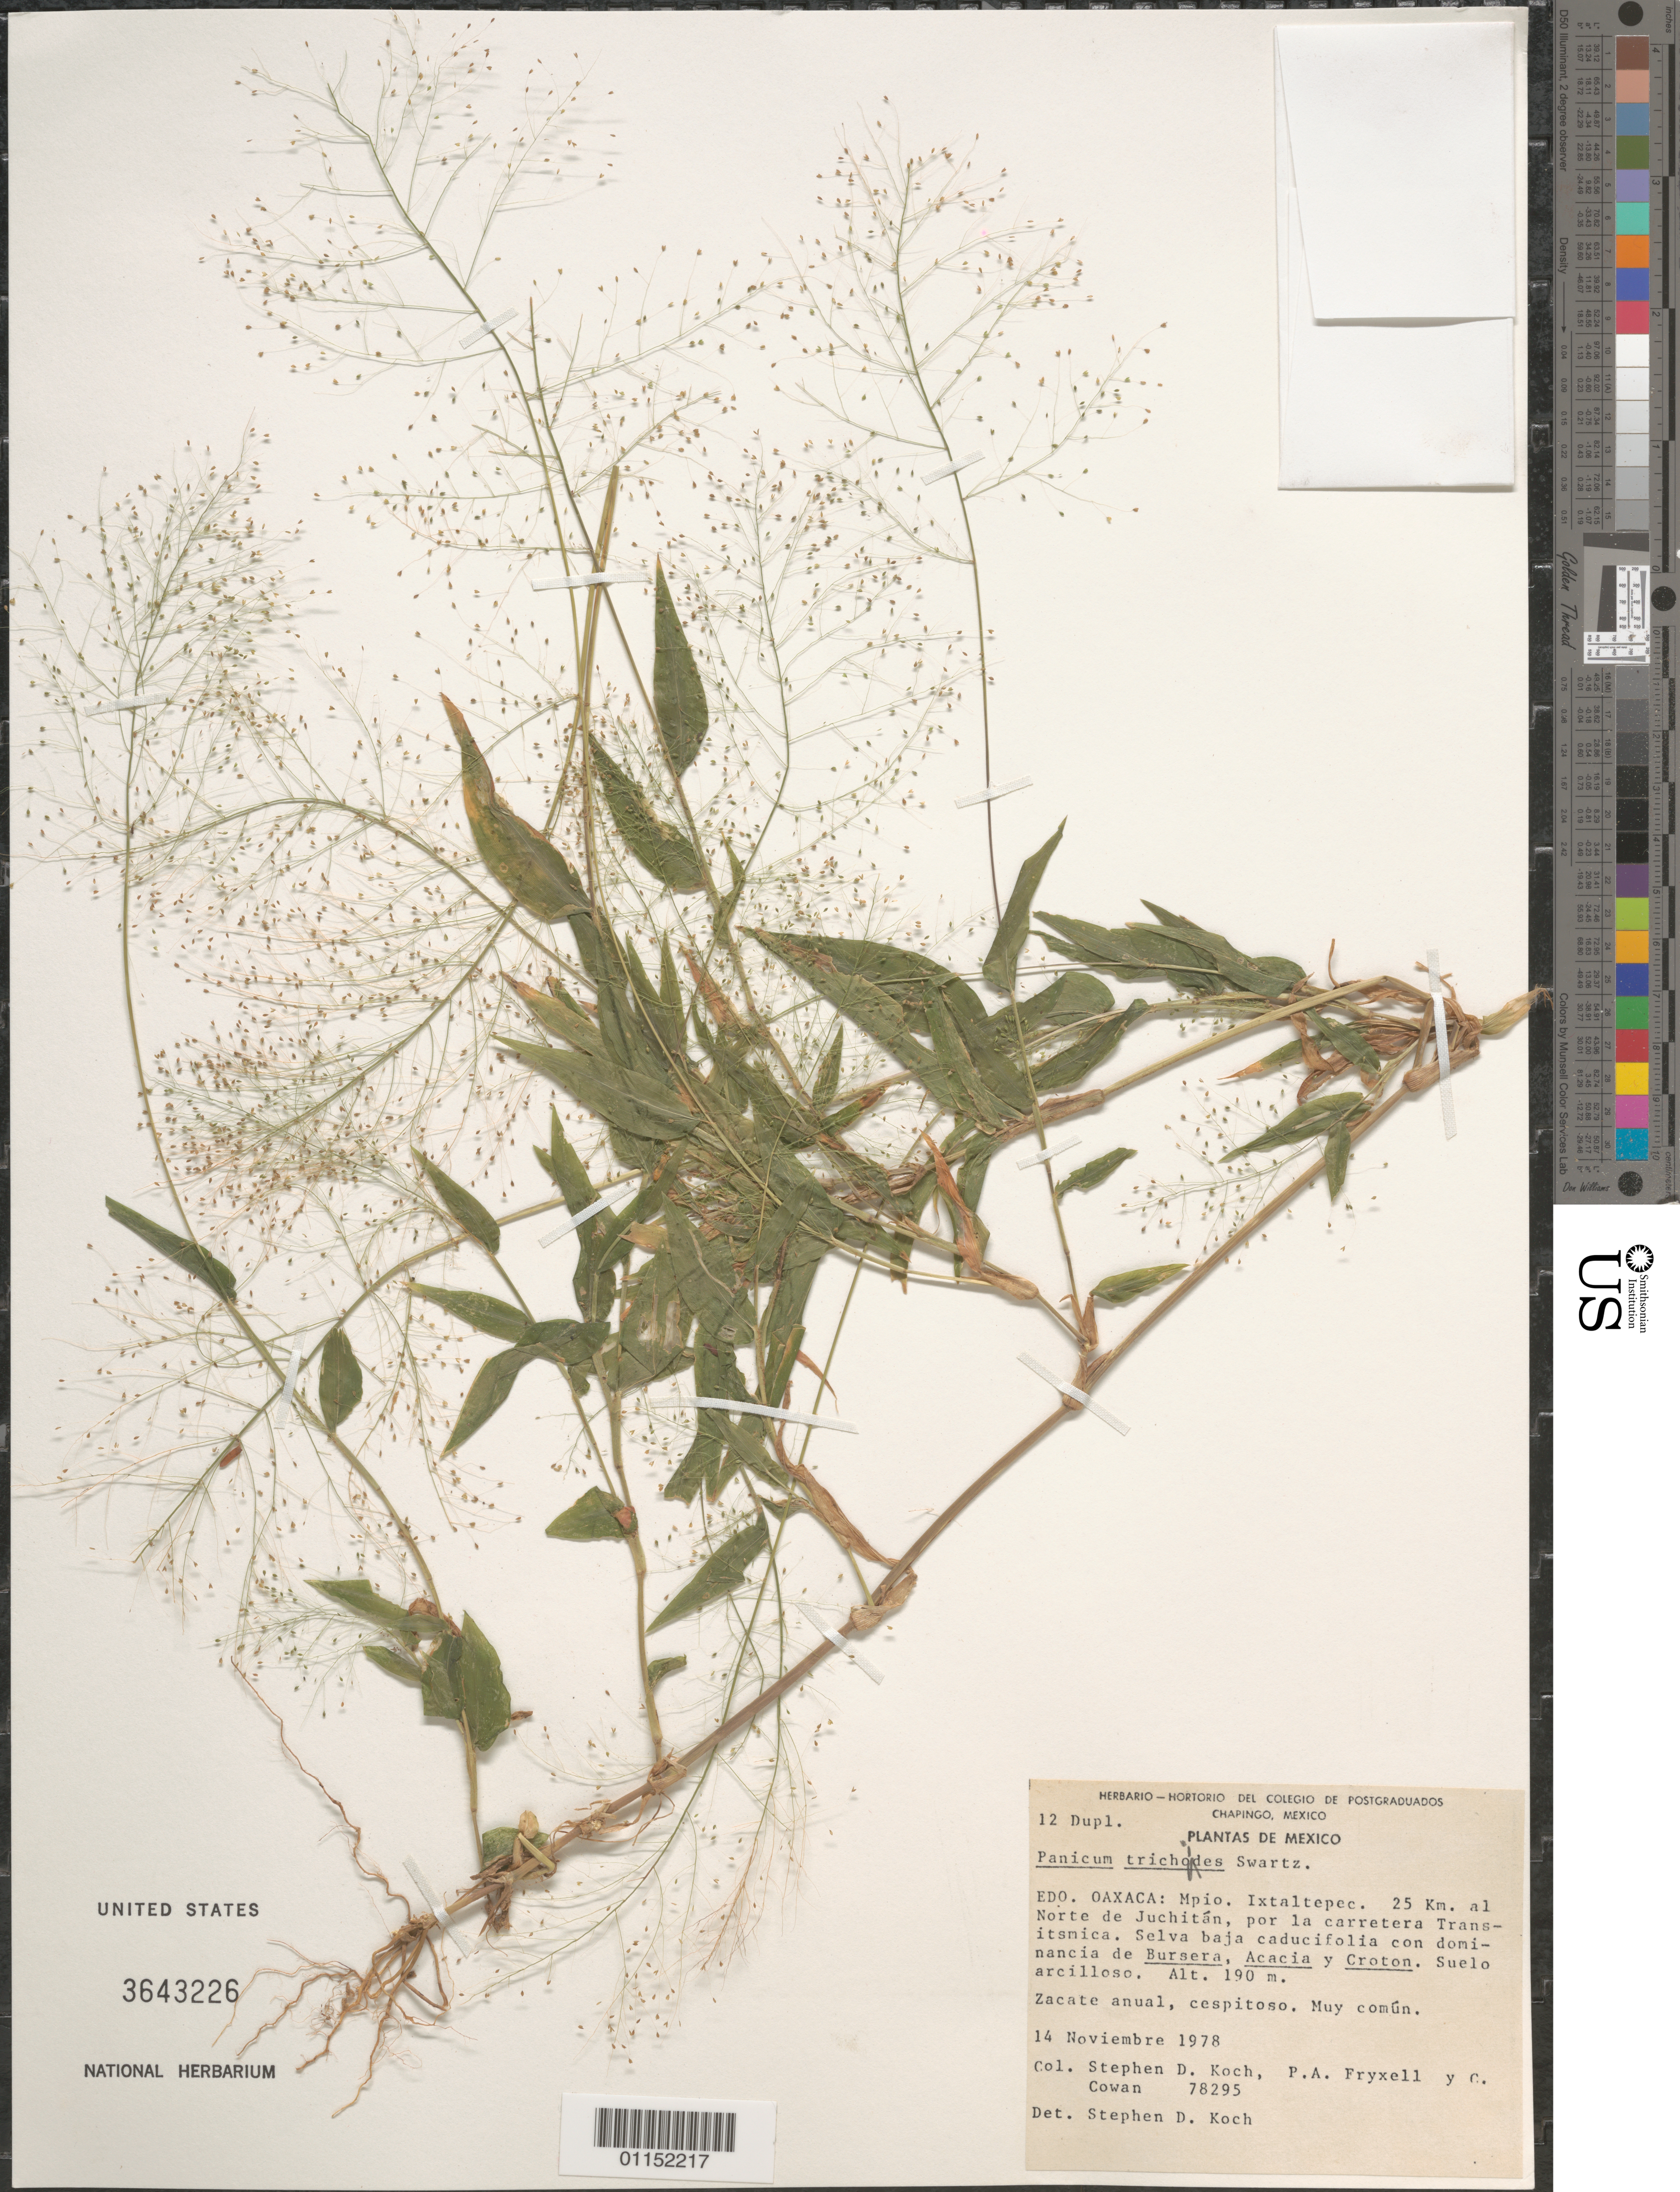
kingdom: Plantae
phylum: Tracheophyta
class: Liliopsida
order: Poales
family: Poaceae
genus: Panicum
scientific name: Panicum trichoides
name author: Sw.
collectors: S. D. Koch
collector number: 78295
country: Mexico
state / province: Oaxaca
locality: Ixtaltepec, N of Juchitan, por la carretera Transitsnoica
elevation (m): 190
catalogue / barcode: US 3643226